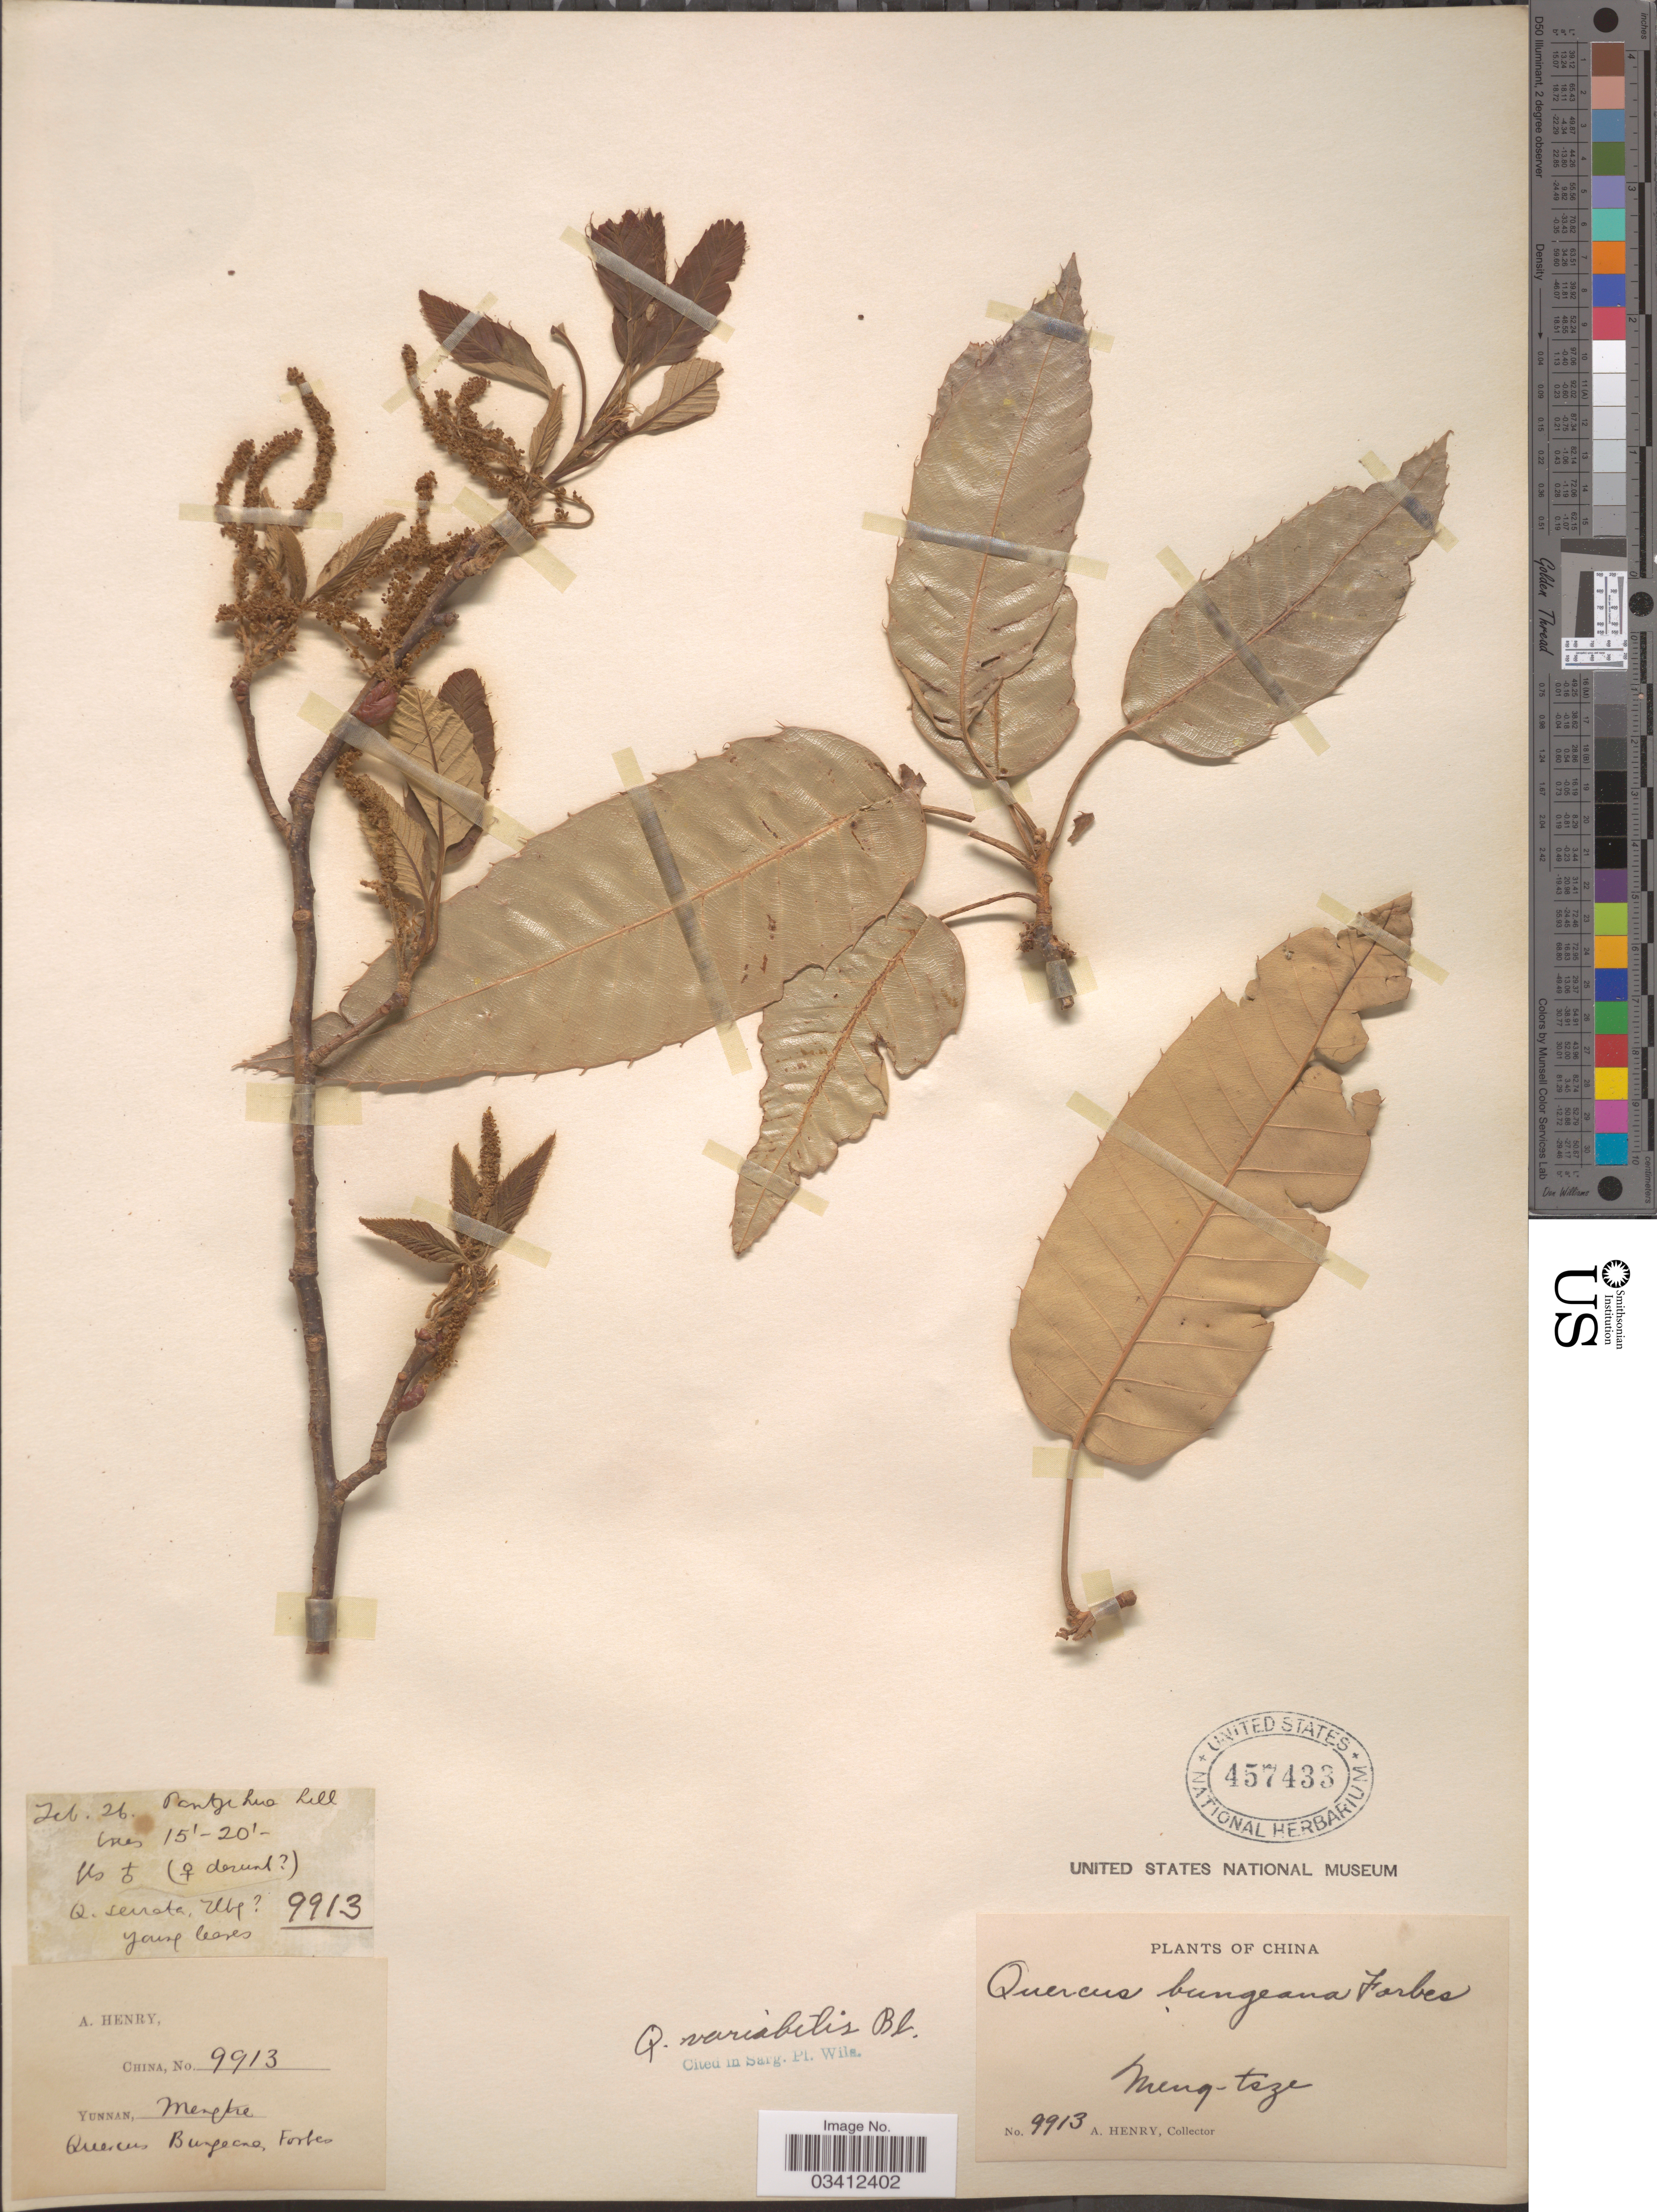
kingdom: Plantae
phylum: Tracheophyta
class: Magnoliopsida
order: Fagales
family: Fagaceae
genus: Quercus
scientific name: Quercus variabilis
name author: Blume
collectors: A. Henry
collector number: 9913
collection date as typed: Transcribed d/m/y: /2/26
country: China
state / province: Yunnan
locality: Meng-tsze.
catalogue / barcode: US 457433